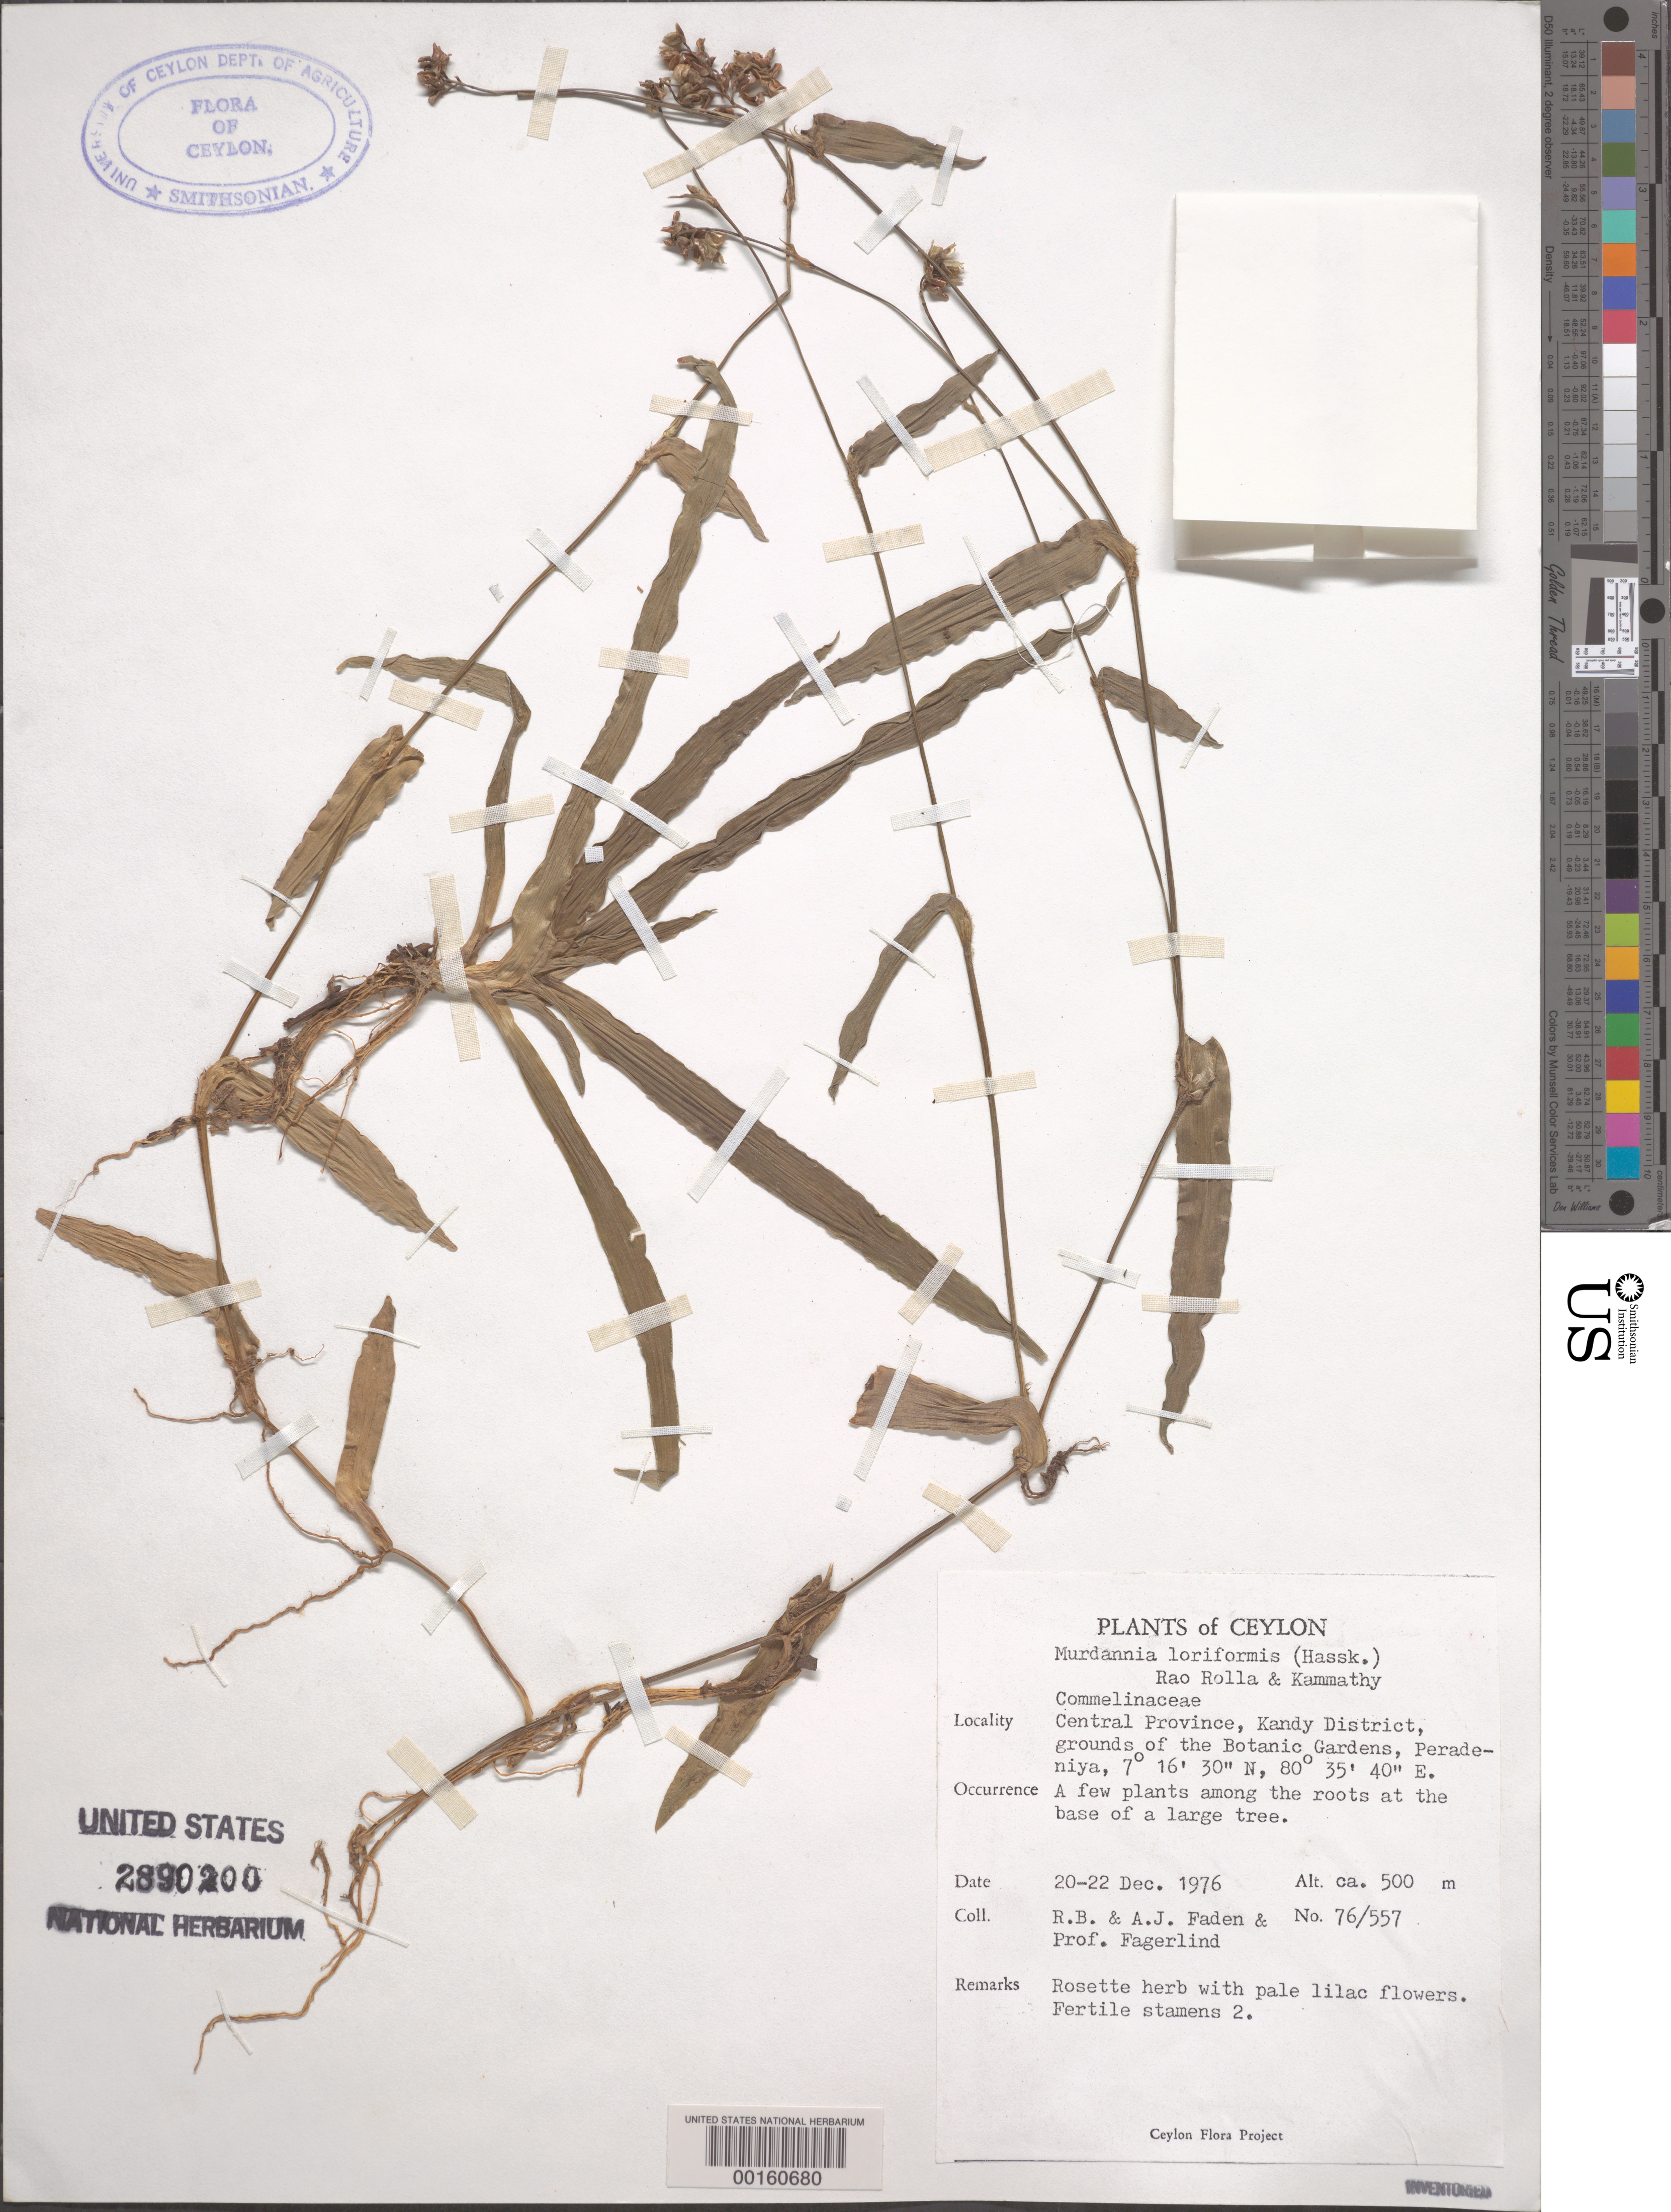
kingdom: Plantae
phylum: Tracheophyta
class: Liliopsida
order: Commelinales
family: Commelinaceae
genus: Murdannia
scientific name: Murdannia loriformis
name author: (Hassk.) R.S. Rao & Kammathy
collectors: R. B. Faden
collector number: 76/557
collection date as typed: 20 Dec 1976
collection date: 1976-12-20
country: Sri Lanka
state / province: Central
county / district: Kandy Dist.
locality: Peradeniya, botanic gardens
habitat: Garden grounds, among tree roots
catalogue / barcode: US 2890200